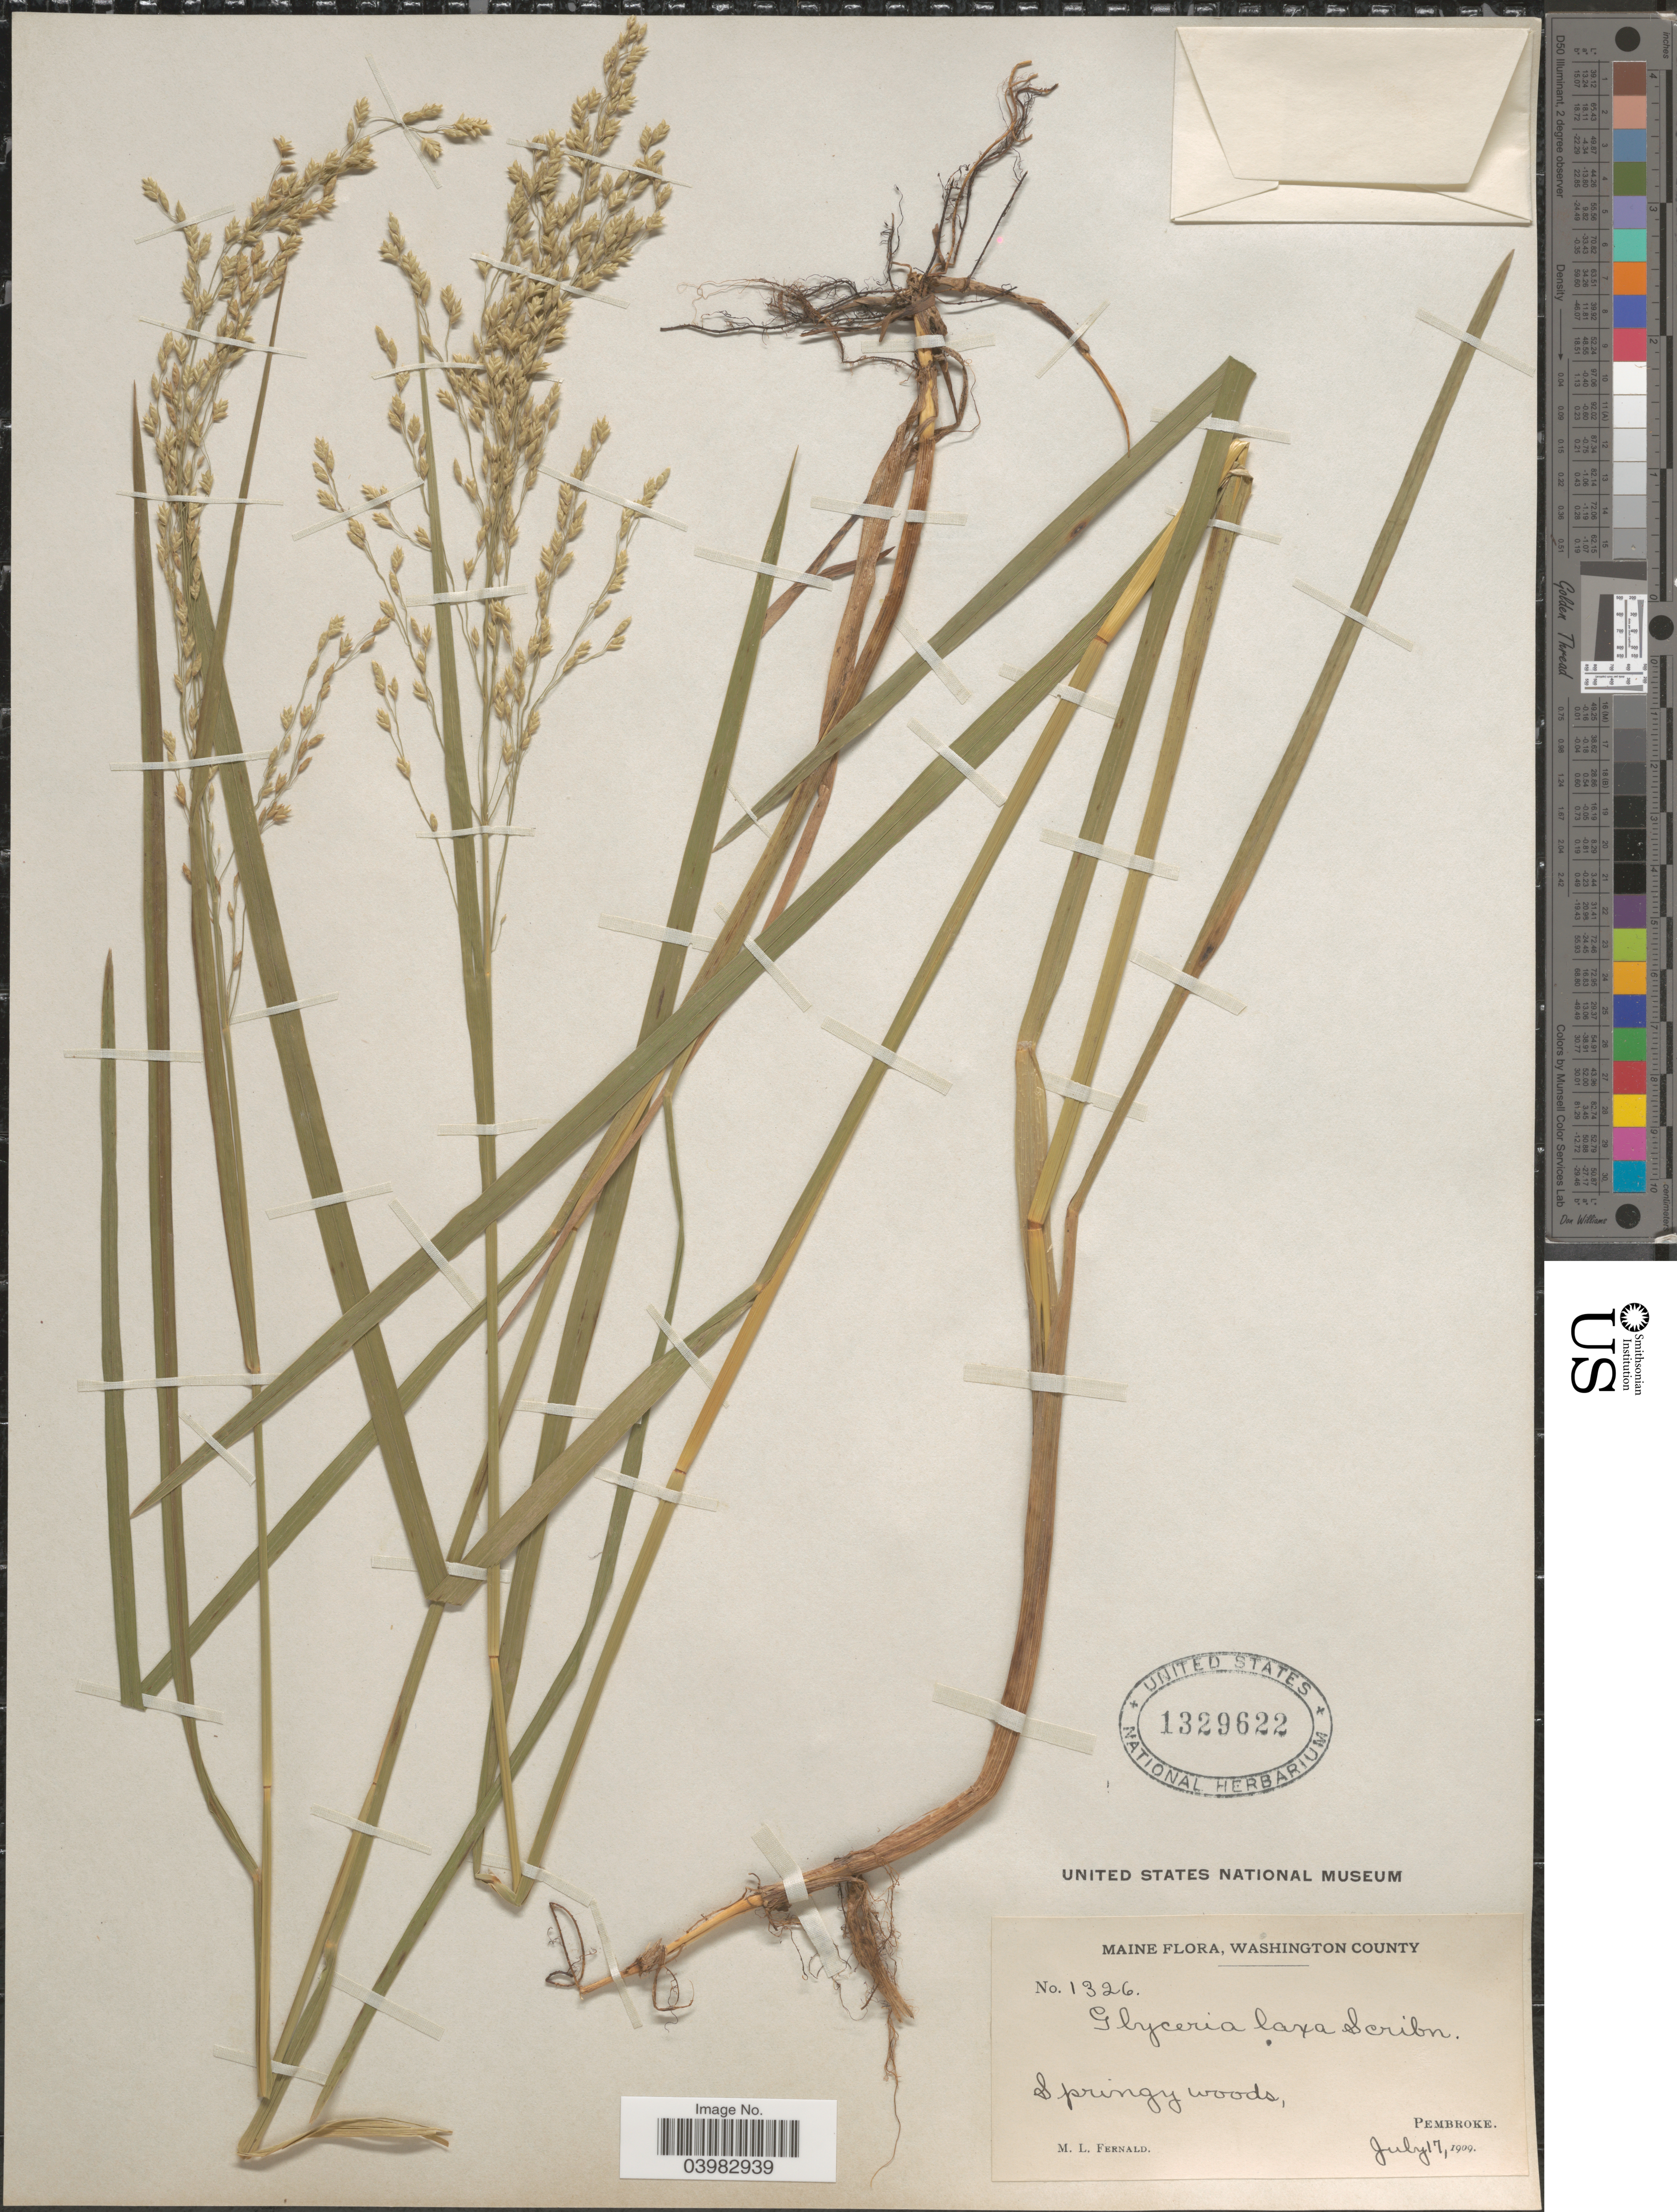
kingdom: Plantae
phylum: Tracheophyta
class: Liliopsida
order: Poales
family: Poaceae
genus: Glyceria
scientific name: Glyceria canadensis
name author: (Michx.) Trin.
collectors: M. L. Fernald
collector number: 1326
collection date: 1909-07-17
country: United States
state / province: Maine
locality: Washington County. Pembroke.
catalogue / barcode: US 1329622